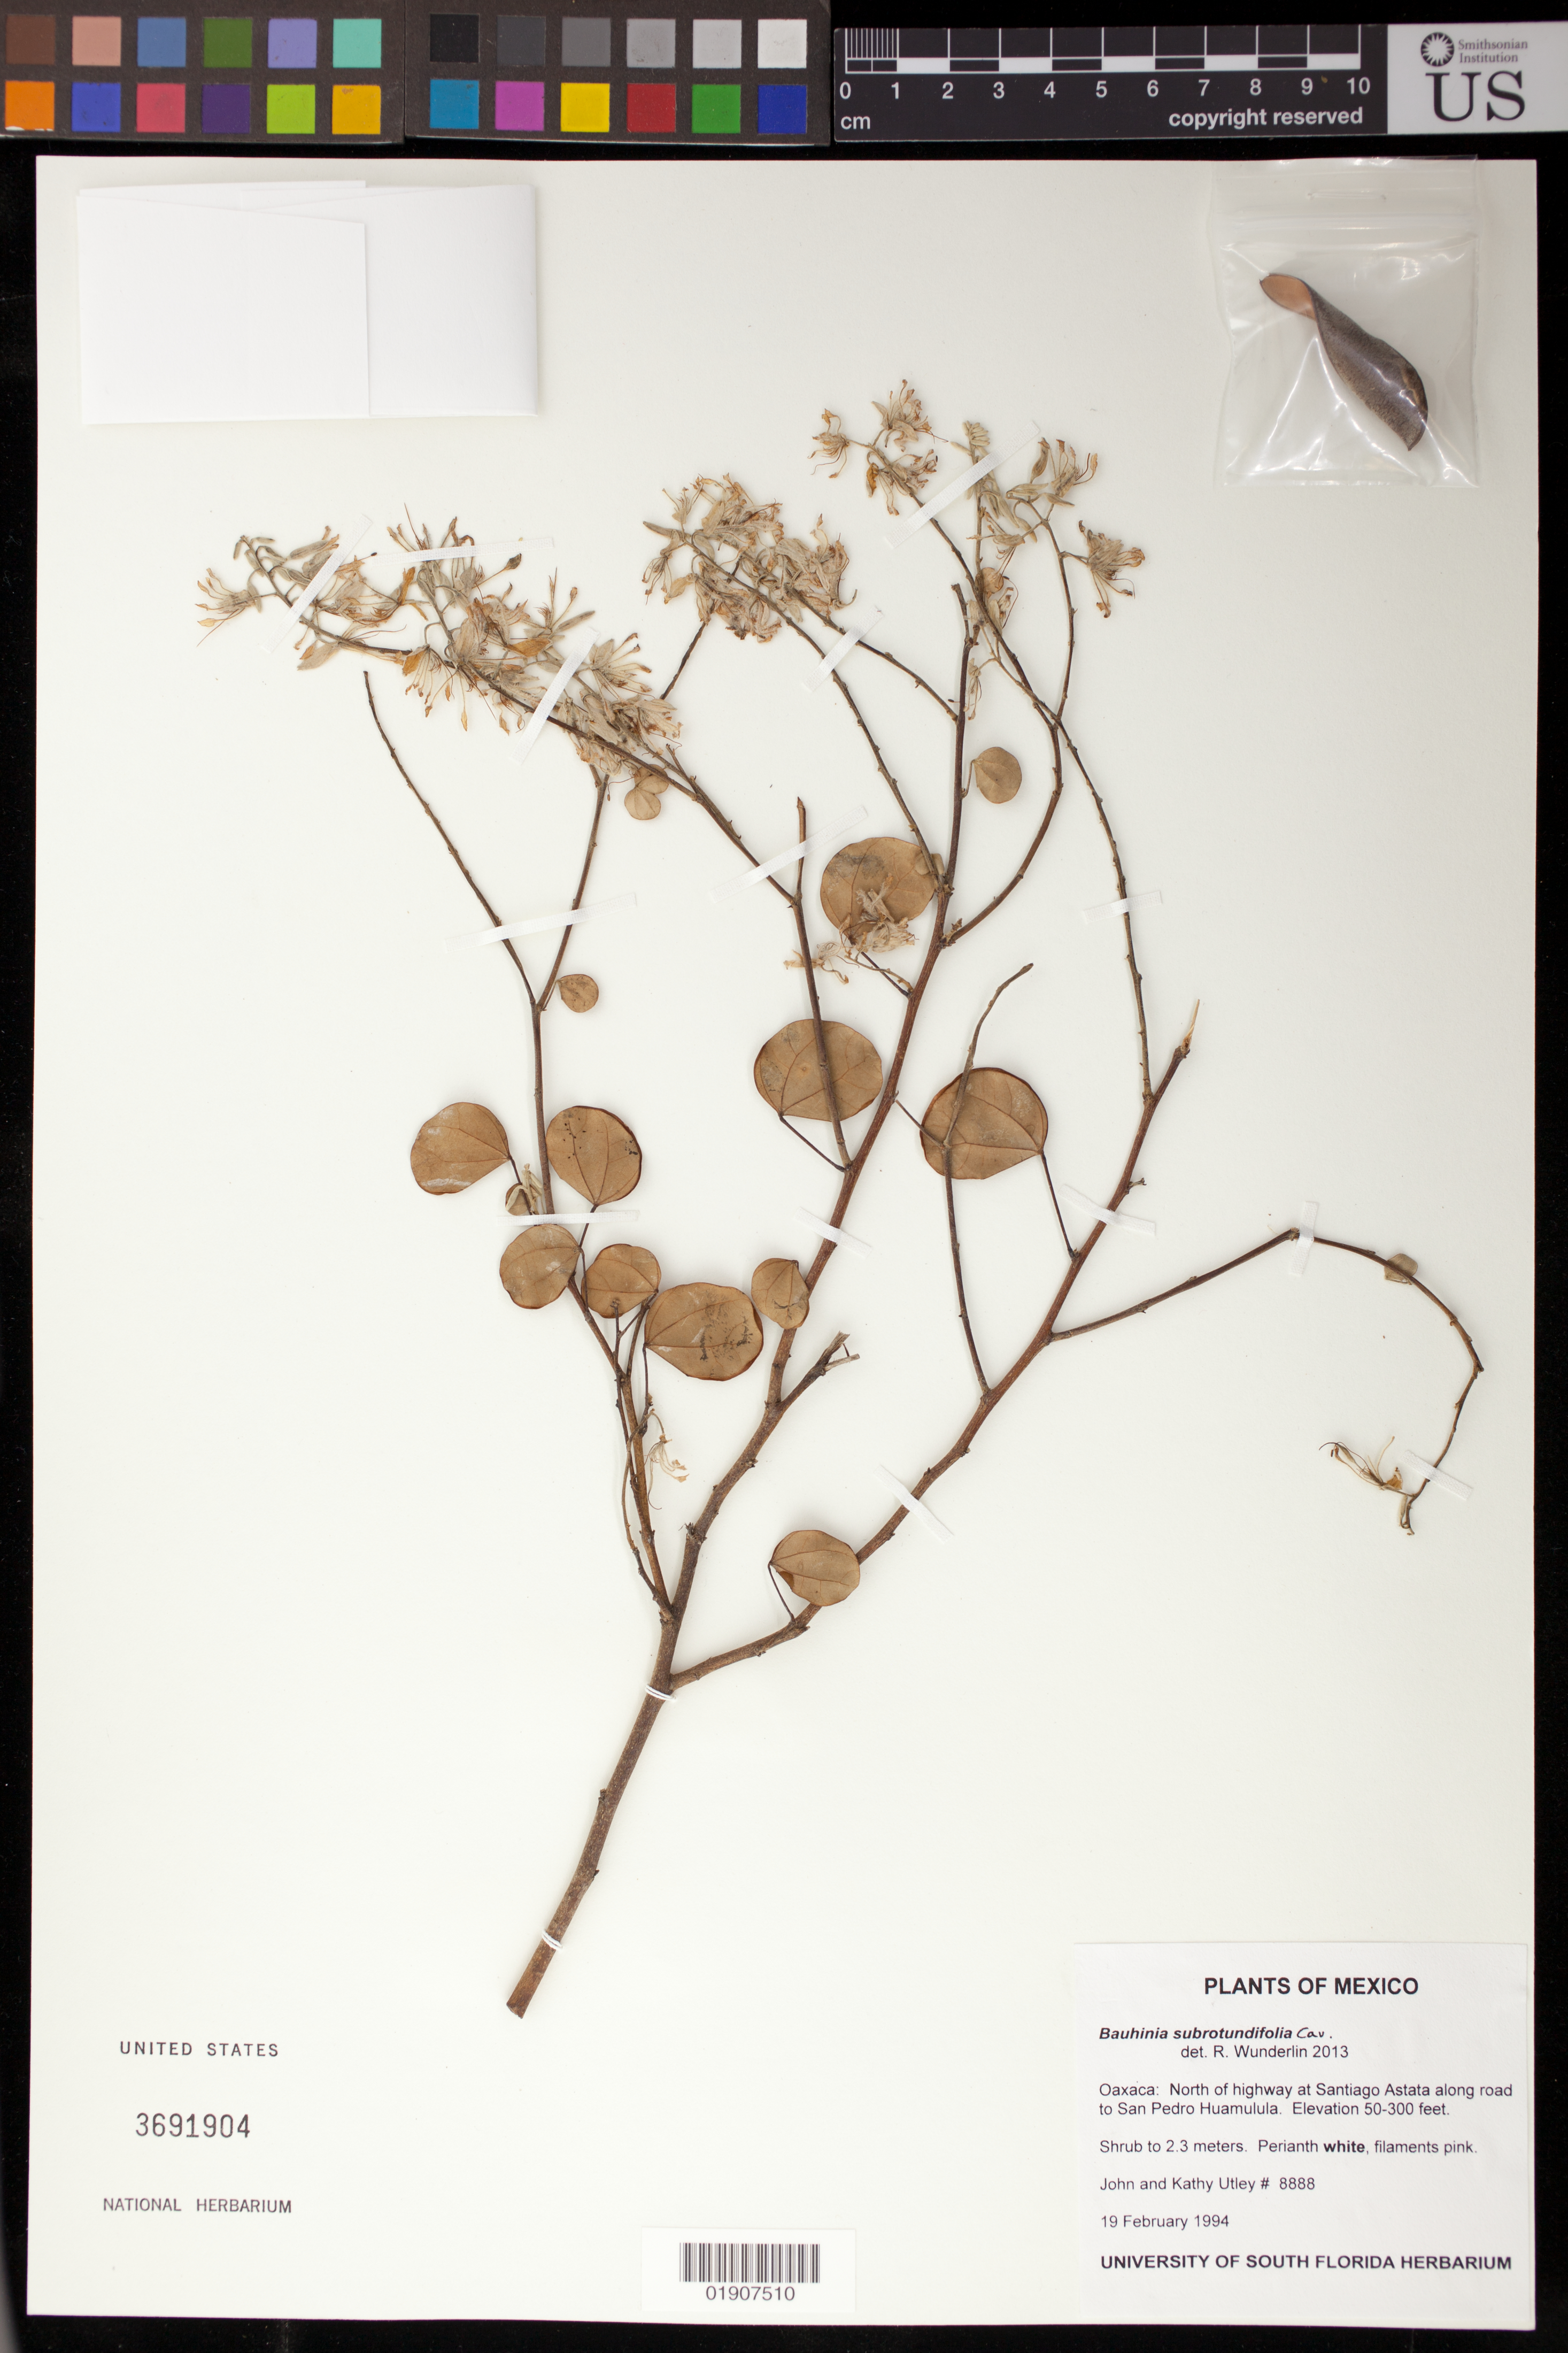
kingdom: Plantae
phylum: Tracheophyta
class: Magnoliopsida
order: Fabales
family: Fabaceae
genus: Bauhinia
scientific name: Bauhinia subrotundifolia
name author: Cav.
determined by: Wunderlin, Richard P.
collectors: J. F. Utley & K. M. Burt-Utley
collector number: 8888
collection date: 1994-02-19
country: Mexico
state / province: Oaxaca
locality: North of highway at Santiago Astata along road to San Pedro Huamulula.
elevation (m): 15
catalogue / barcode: US 3691904